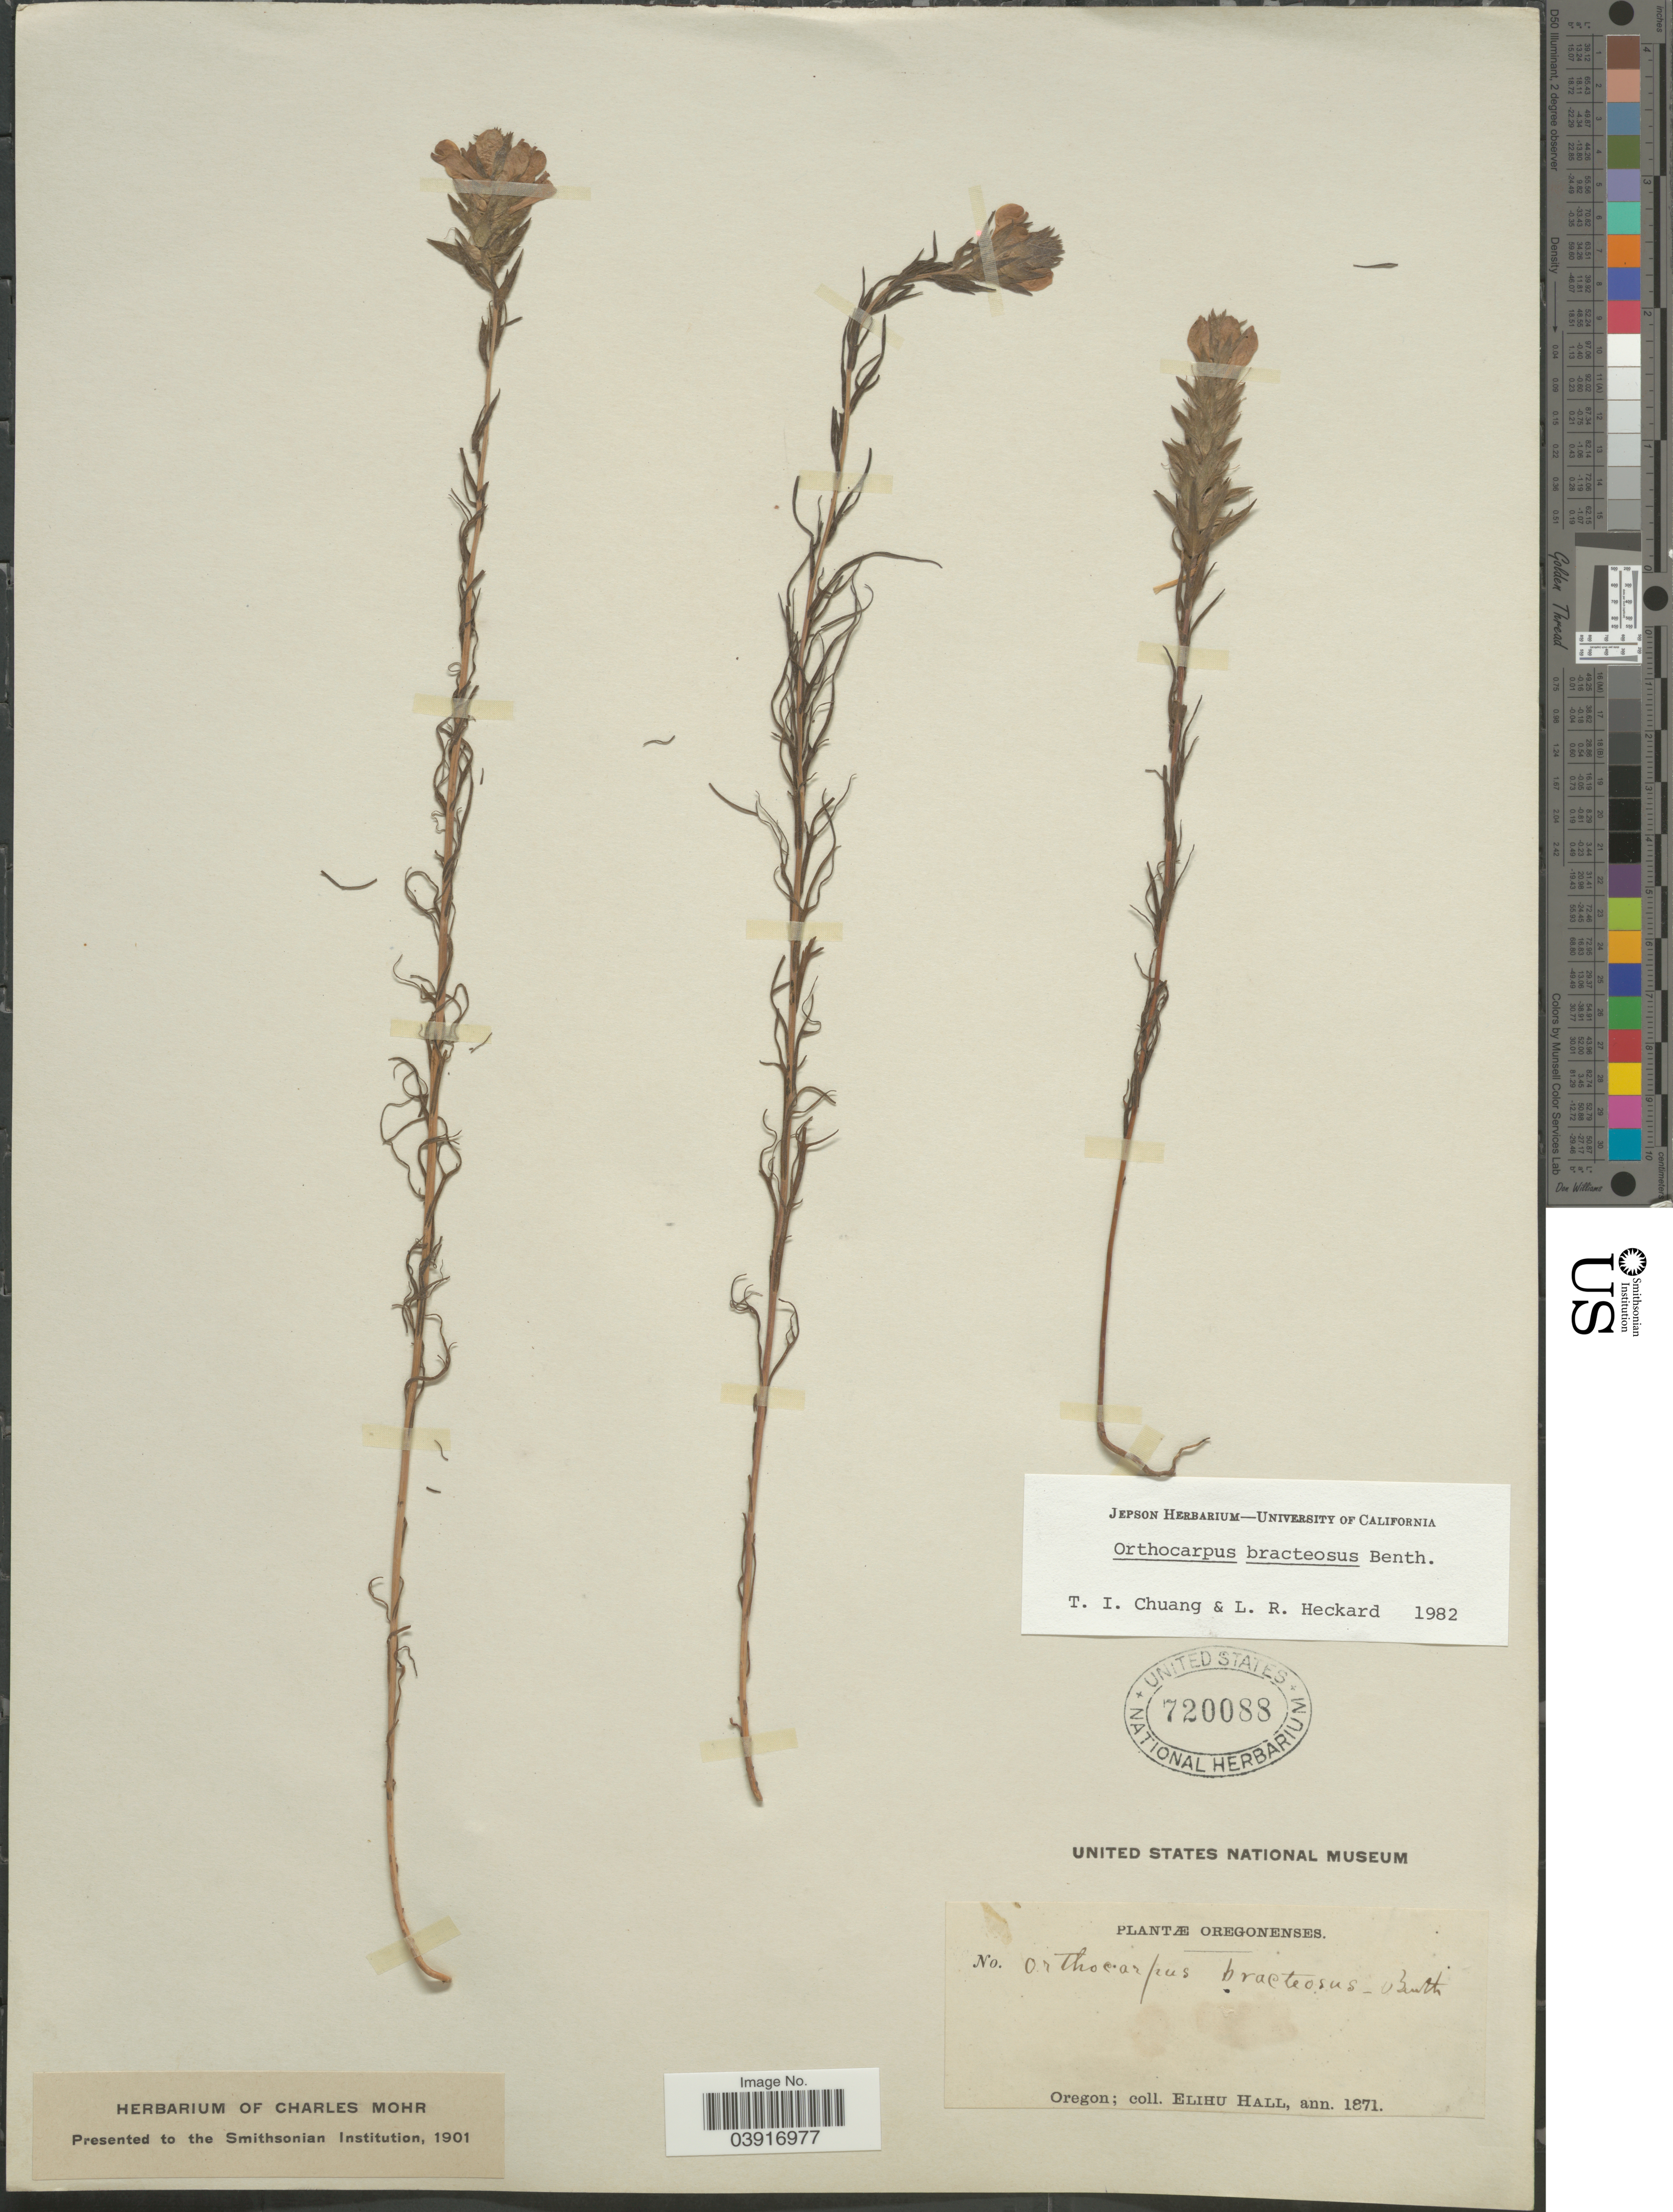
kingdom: Plantae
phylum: Tracheophyta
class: Magnoliopsida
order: Lamiales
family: Orobanchaceae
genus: Orthocarpus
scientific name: Orthocarpus bracteosus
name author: Benth.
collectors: E. Hall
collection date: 1871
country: United States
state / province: Oregon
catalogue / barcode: US 720088